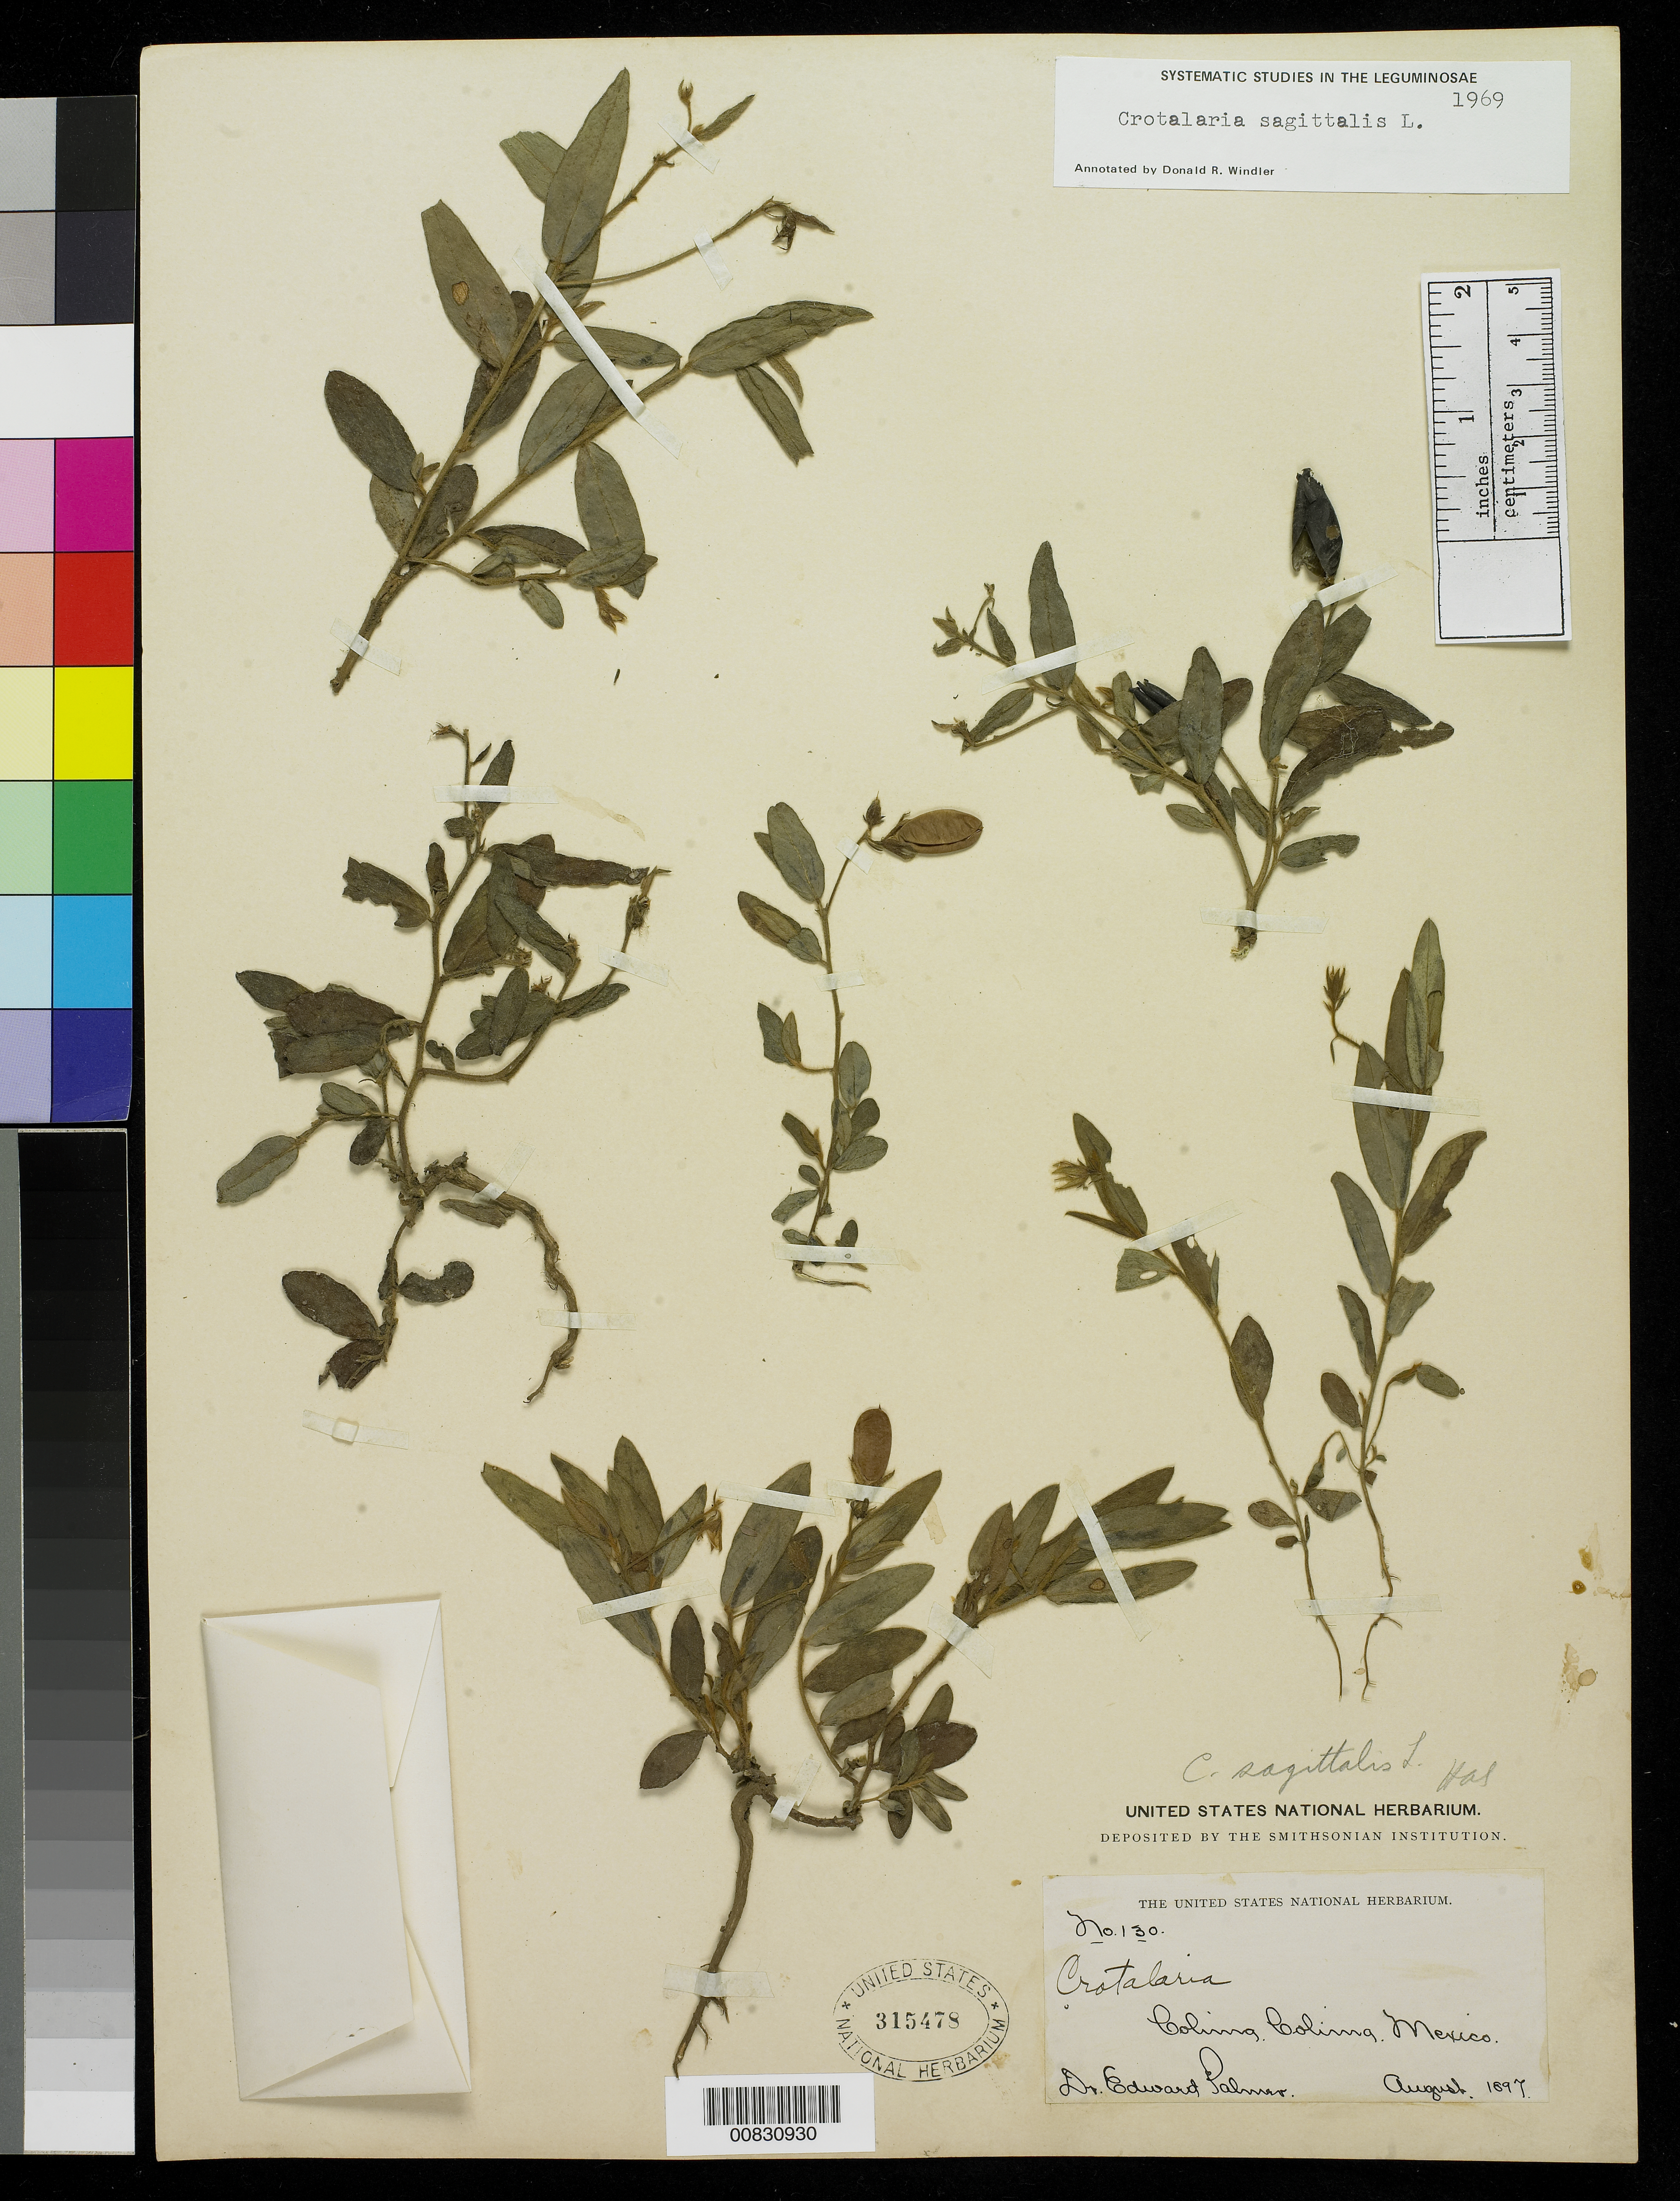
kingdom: Plantae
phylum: Tracheophyta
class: Magnoliopsida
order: Fabales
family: Fabaceae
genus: Crotalaria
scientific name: Crotalaria sagittalis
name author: L.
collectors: E. Palmer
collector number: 130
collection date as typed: Aug 1897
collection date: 1897-08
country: Mexico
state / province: Colima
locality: Colima, Colima.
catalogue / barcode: US 315478